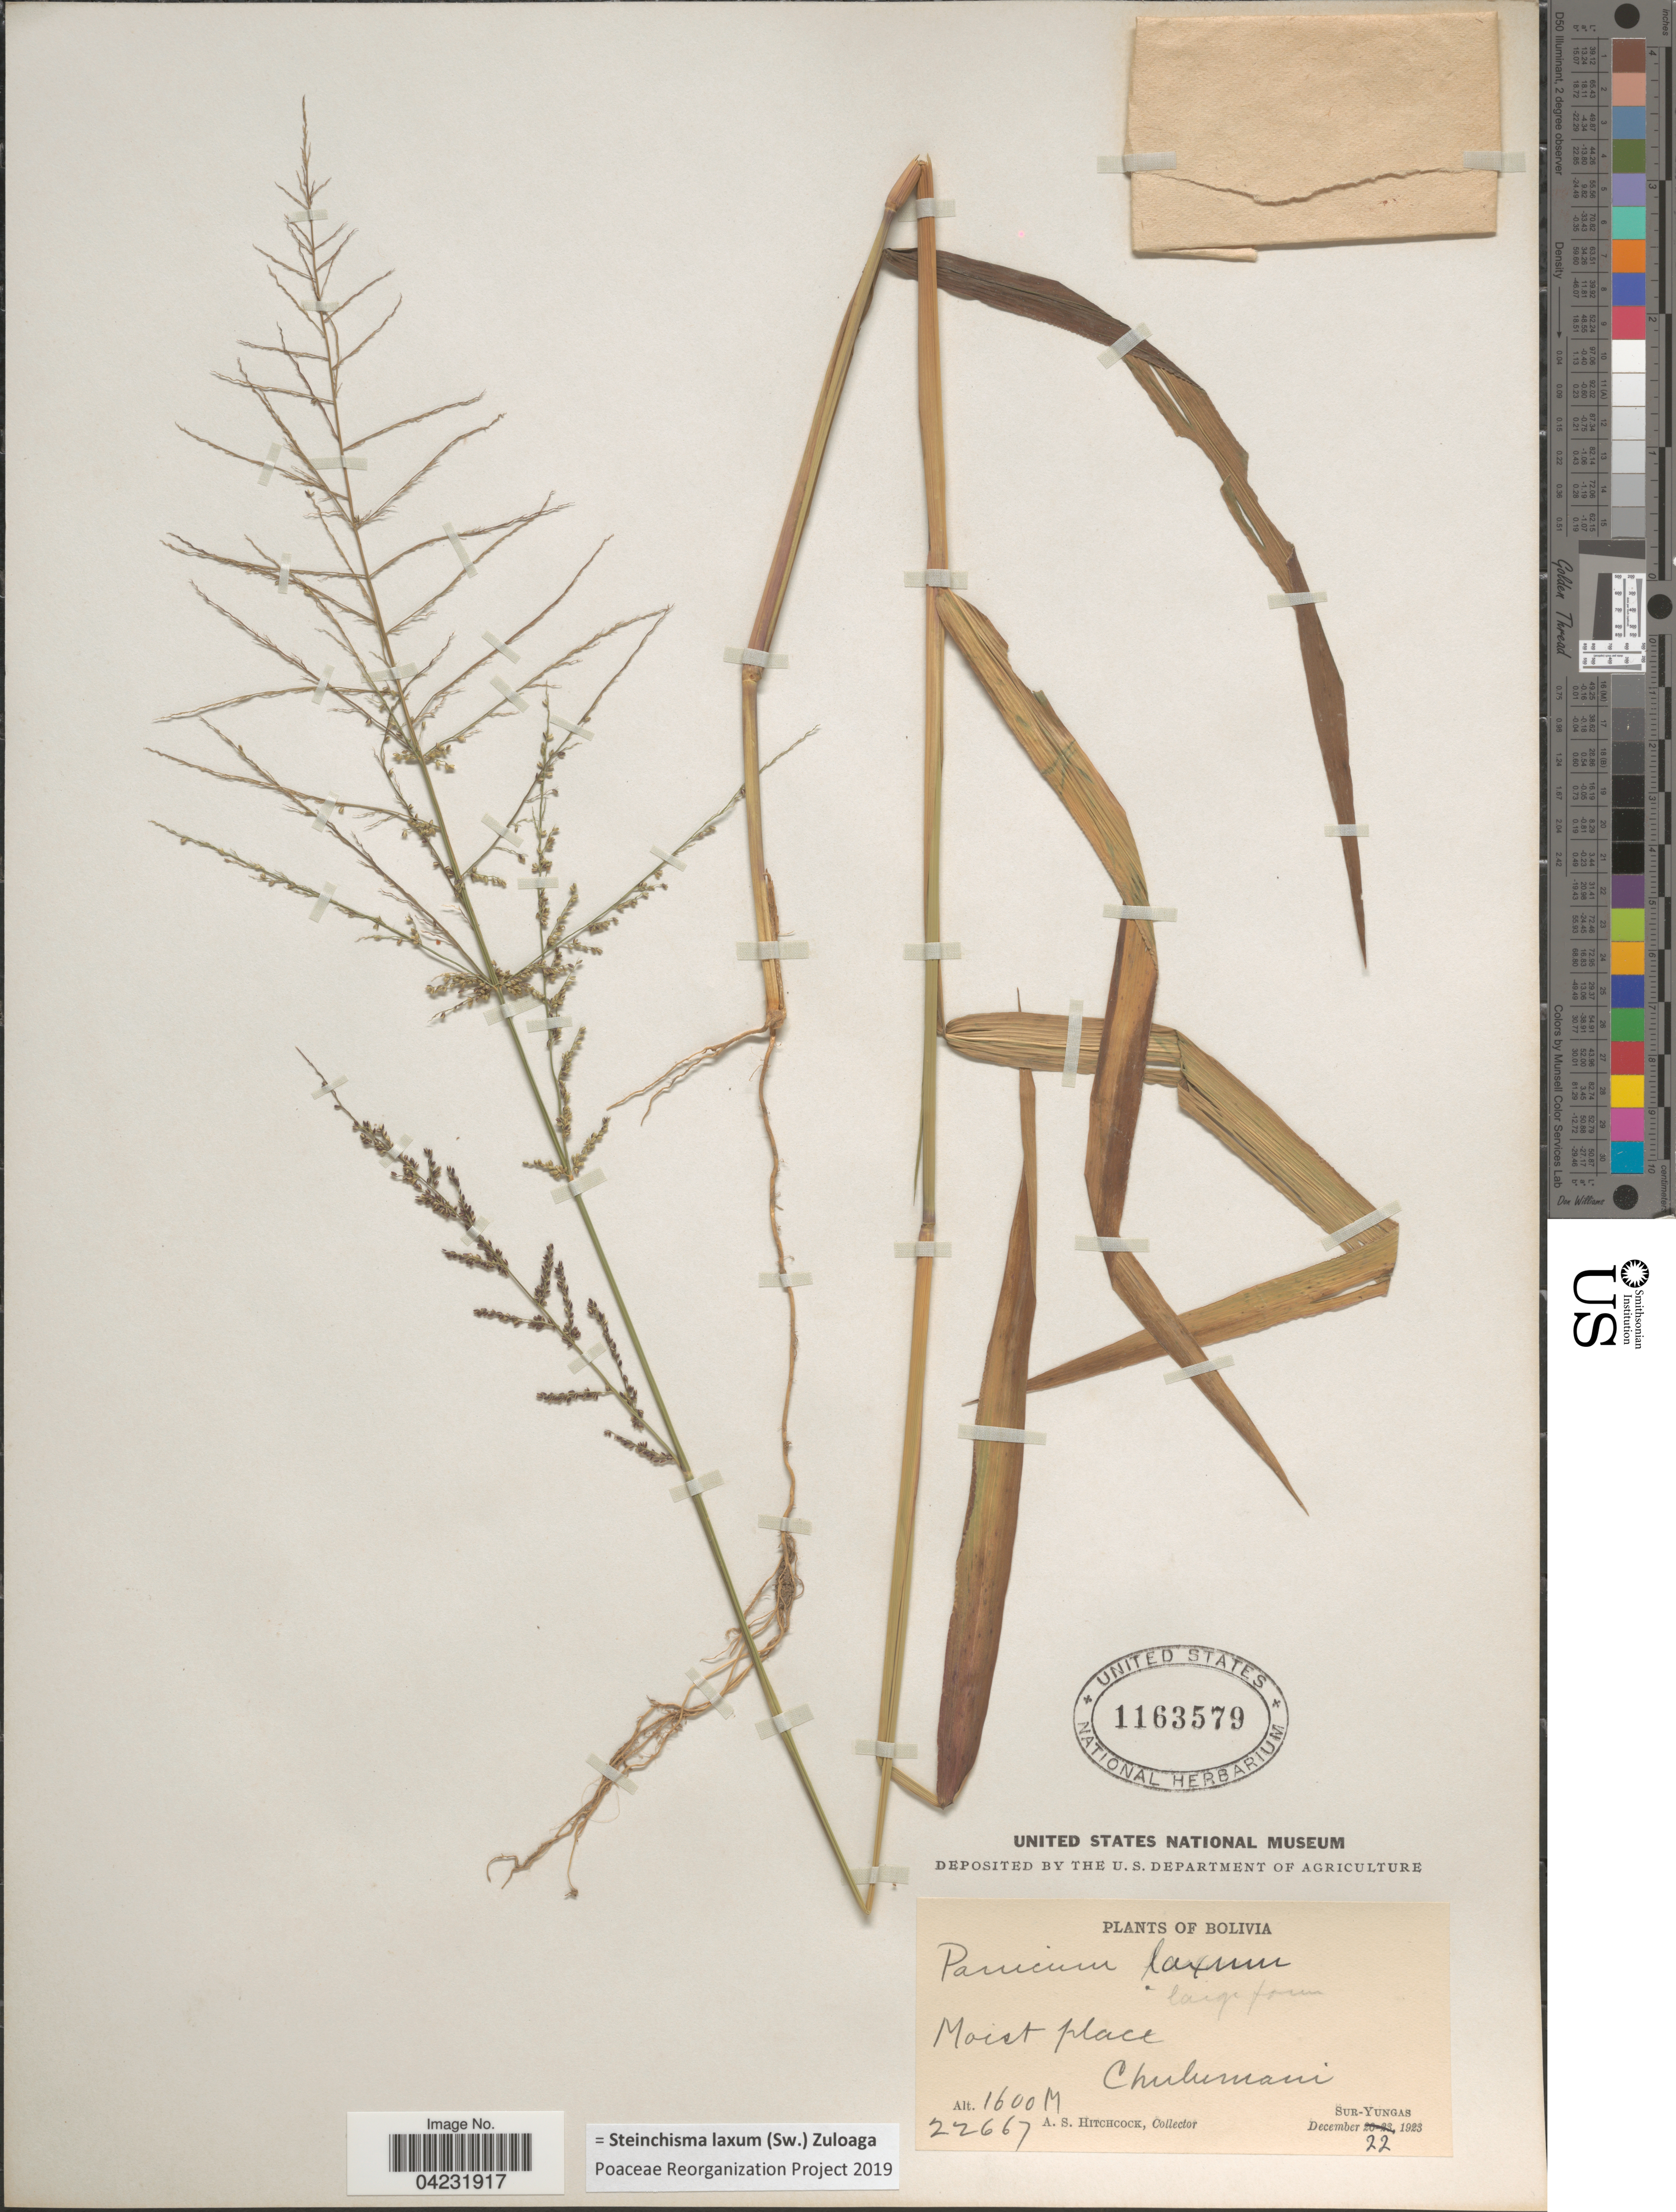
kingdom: Plantae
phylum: Tracheophyta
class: Liliopsida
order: Poales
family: Poaceae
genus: Steinchisma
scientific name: Steinchisma laxum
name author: (Sw.) Zuloaga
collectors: A. S. Hitchcock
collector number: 22667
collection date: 1923-12-22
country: Bolivia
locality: Moist place. Chulumani. Sur-Yungas.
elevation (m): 1600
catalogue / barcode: US 1163579